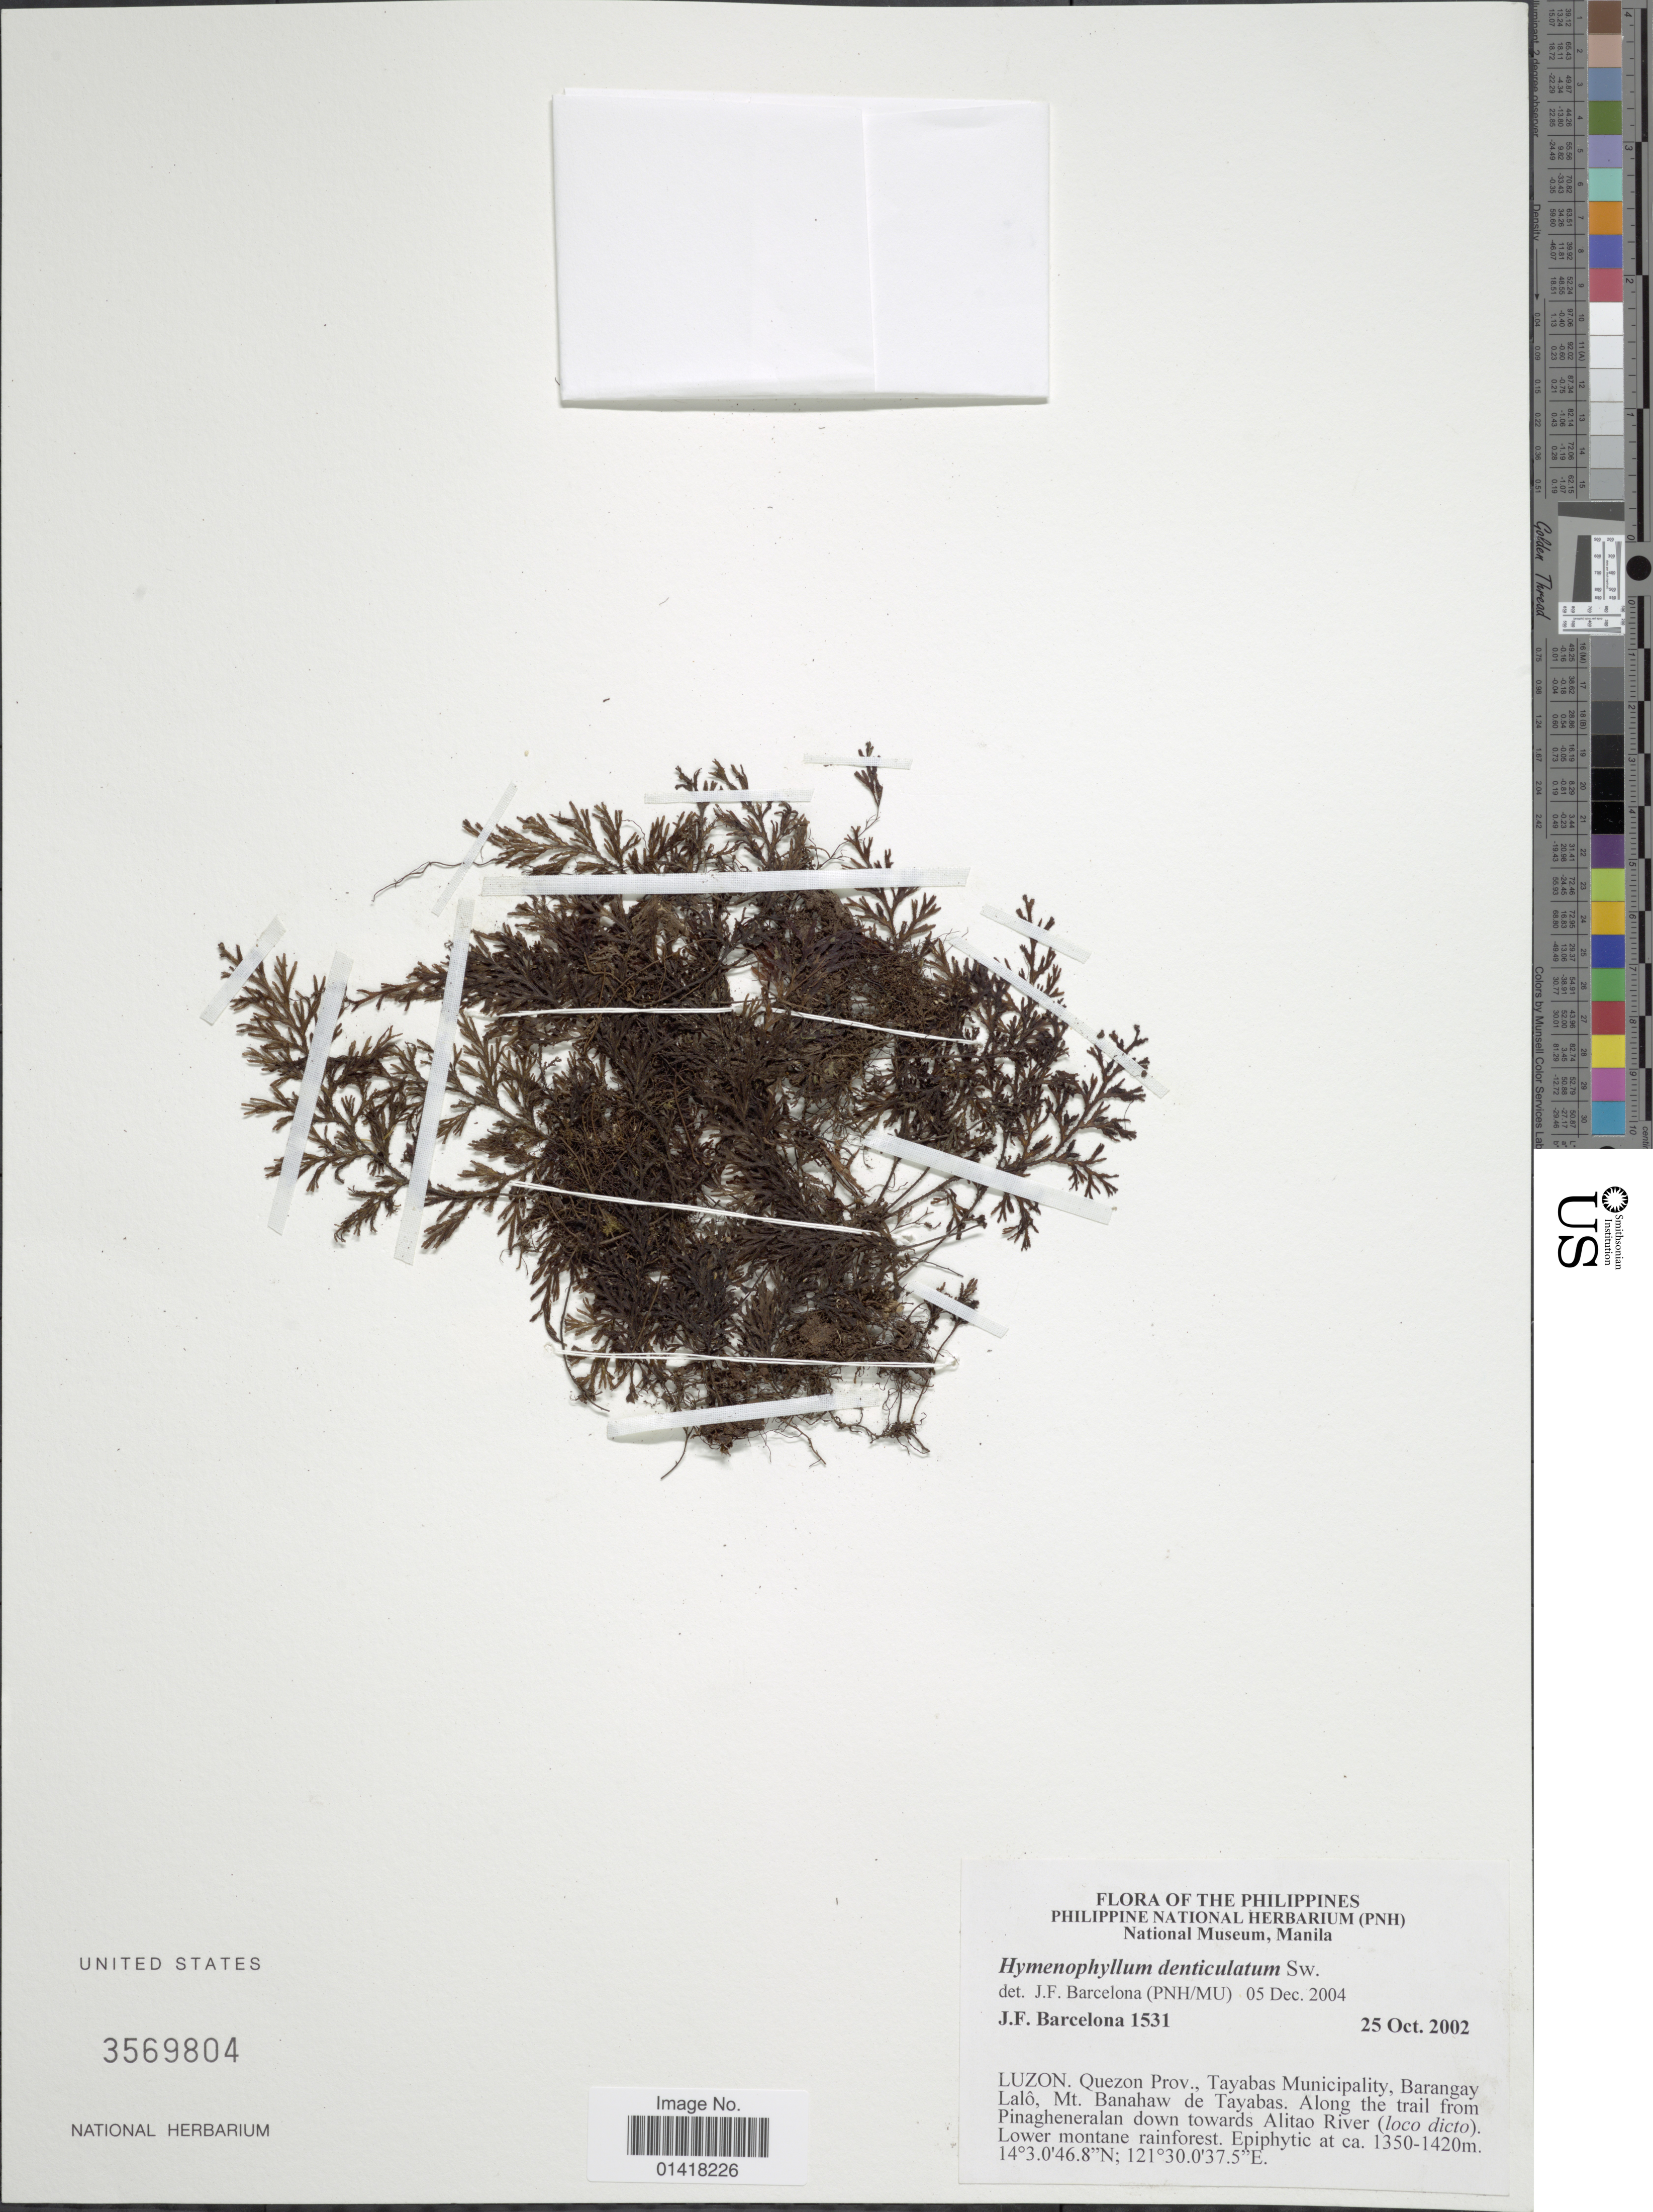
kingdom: Plantae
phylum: Tracheophyta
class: Polypodiopsida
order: Hymenophyllales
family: Hymenophyllaceae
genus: Hymenophyllum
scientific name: Hymenophyllum denticulatum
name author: Sw.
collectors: J. F. Barcelona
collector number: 1531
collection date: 2002-10-25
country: Philippines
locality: The Philippines. Luzon. Quezon Prov., Tayabas Municiplaity, Barangay Lalo, Mt. Banahaw de Tayabas. Along the trail from Pinagheneralan down towards Alitao River (loco dicto). Lower montane rainforest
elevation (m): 1350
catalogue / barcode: US 3569804